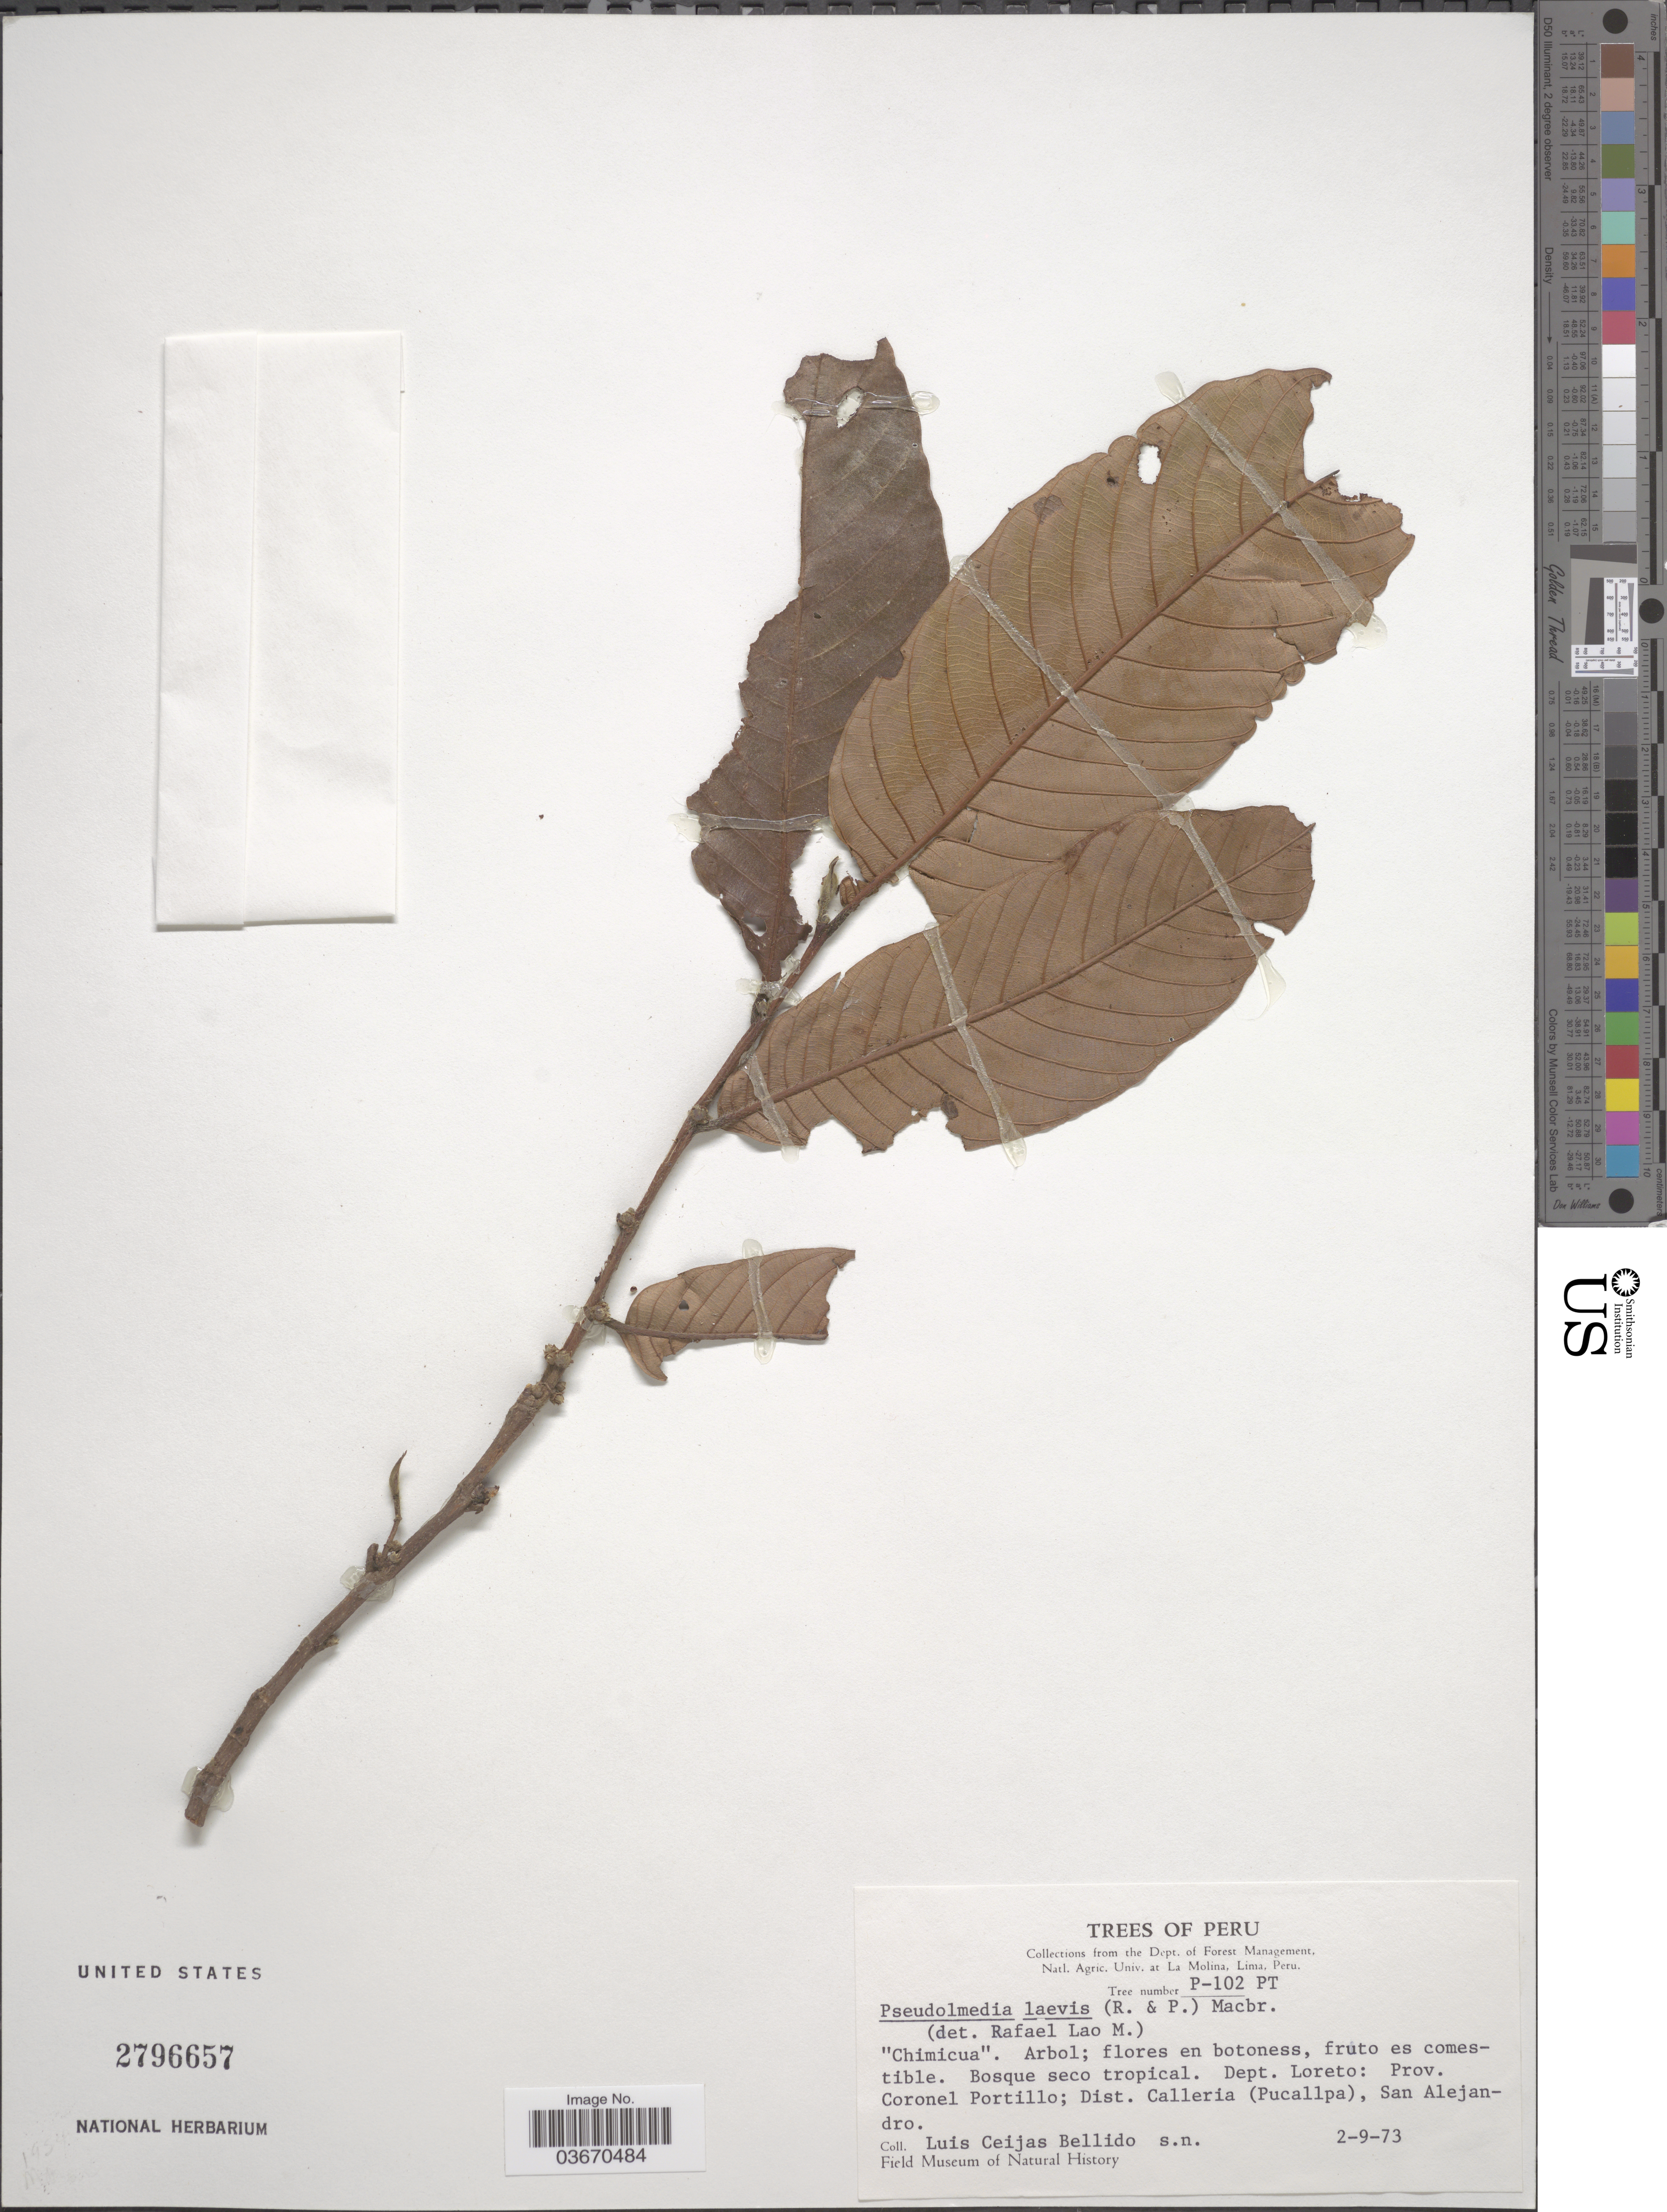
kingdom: Plantae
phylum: Tracheophyta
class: Magnoliopsida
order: Rosales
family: Moraceae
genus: Pseudolmedia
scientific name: Pseudolmedia laevis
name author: (Ruiz & Pav.) J.F. Macbr.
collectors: L. Bellido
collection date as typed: Transcribed d/m/y: 2/9/73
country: Peru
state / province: Loreto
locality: Dept. Loreto: Prov. Coronel Portillo; Dist. Calleria (Pucallpa), San Alejandro.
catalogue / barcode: US 2796657